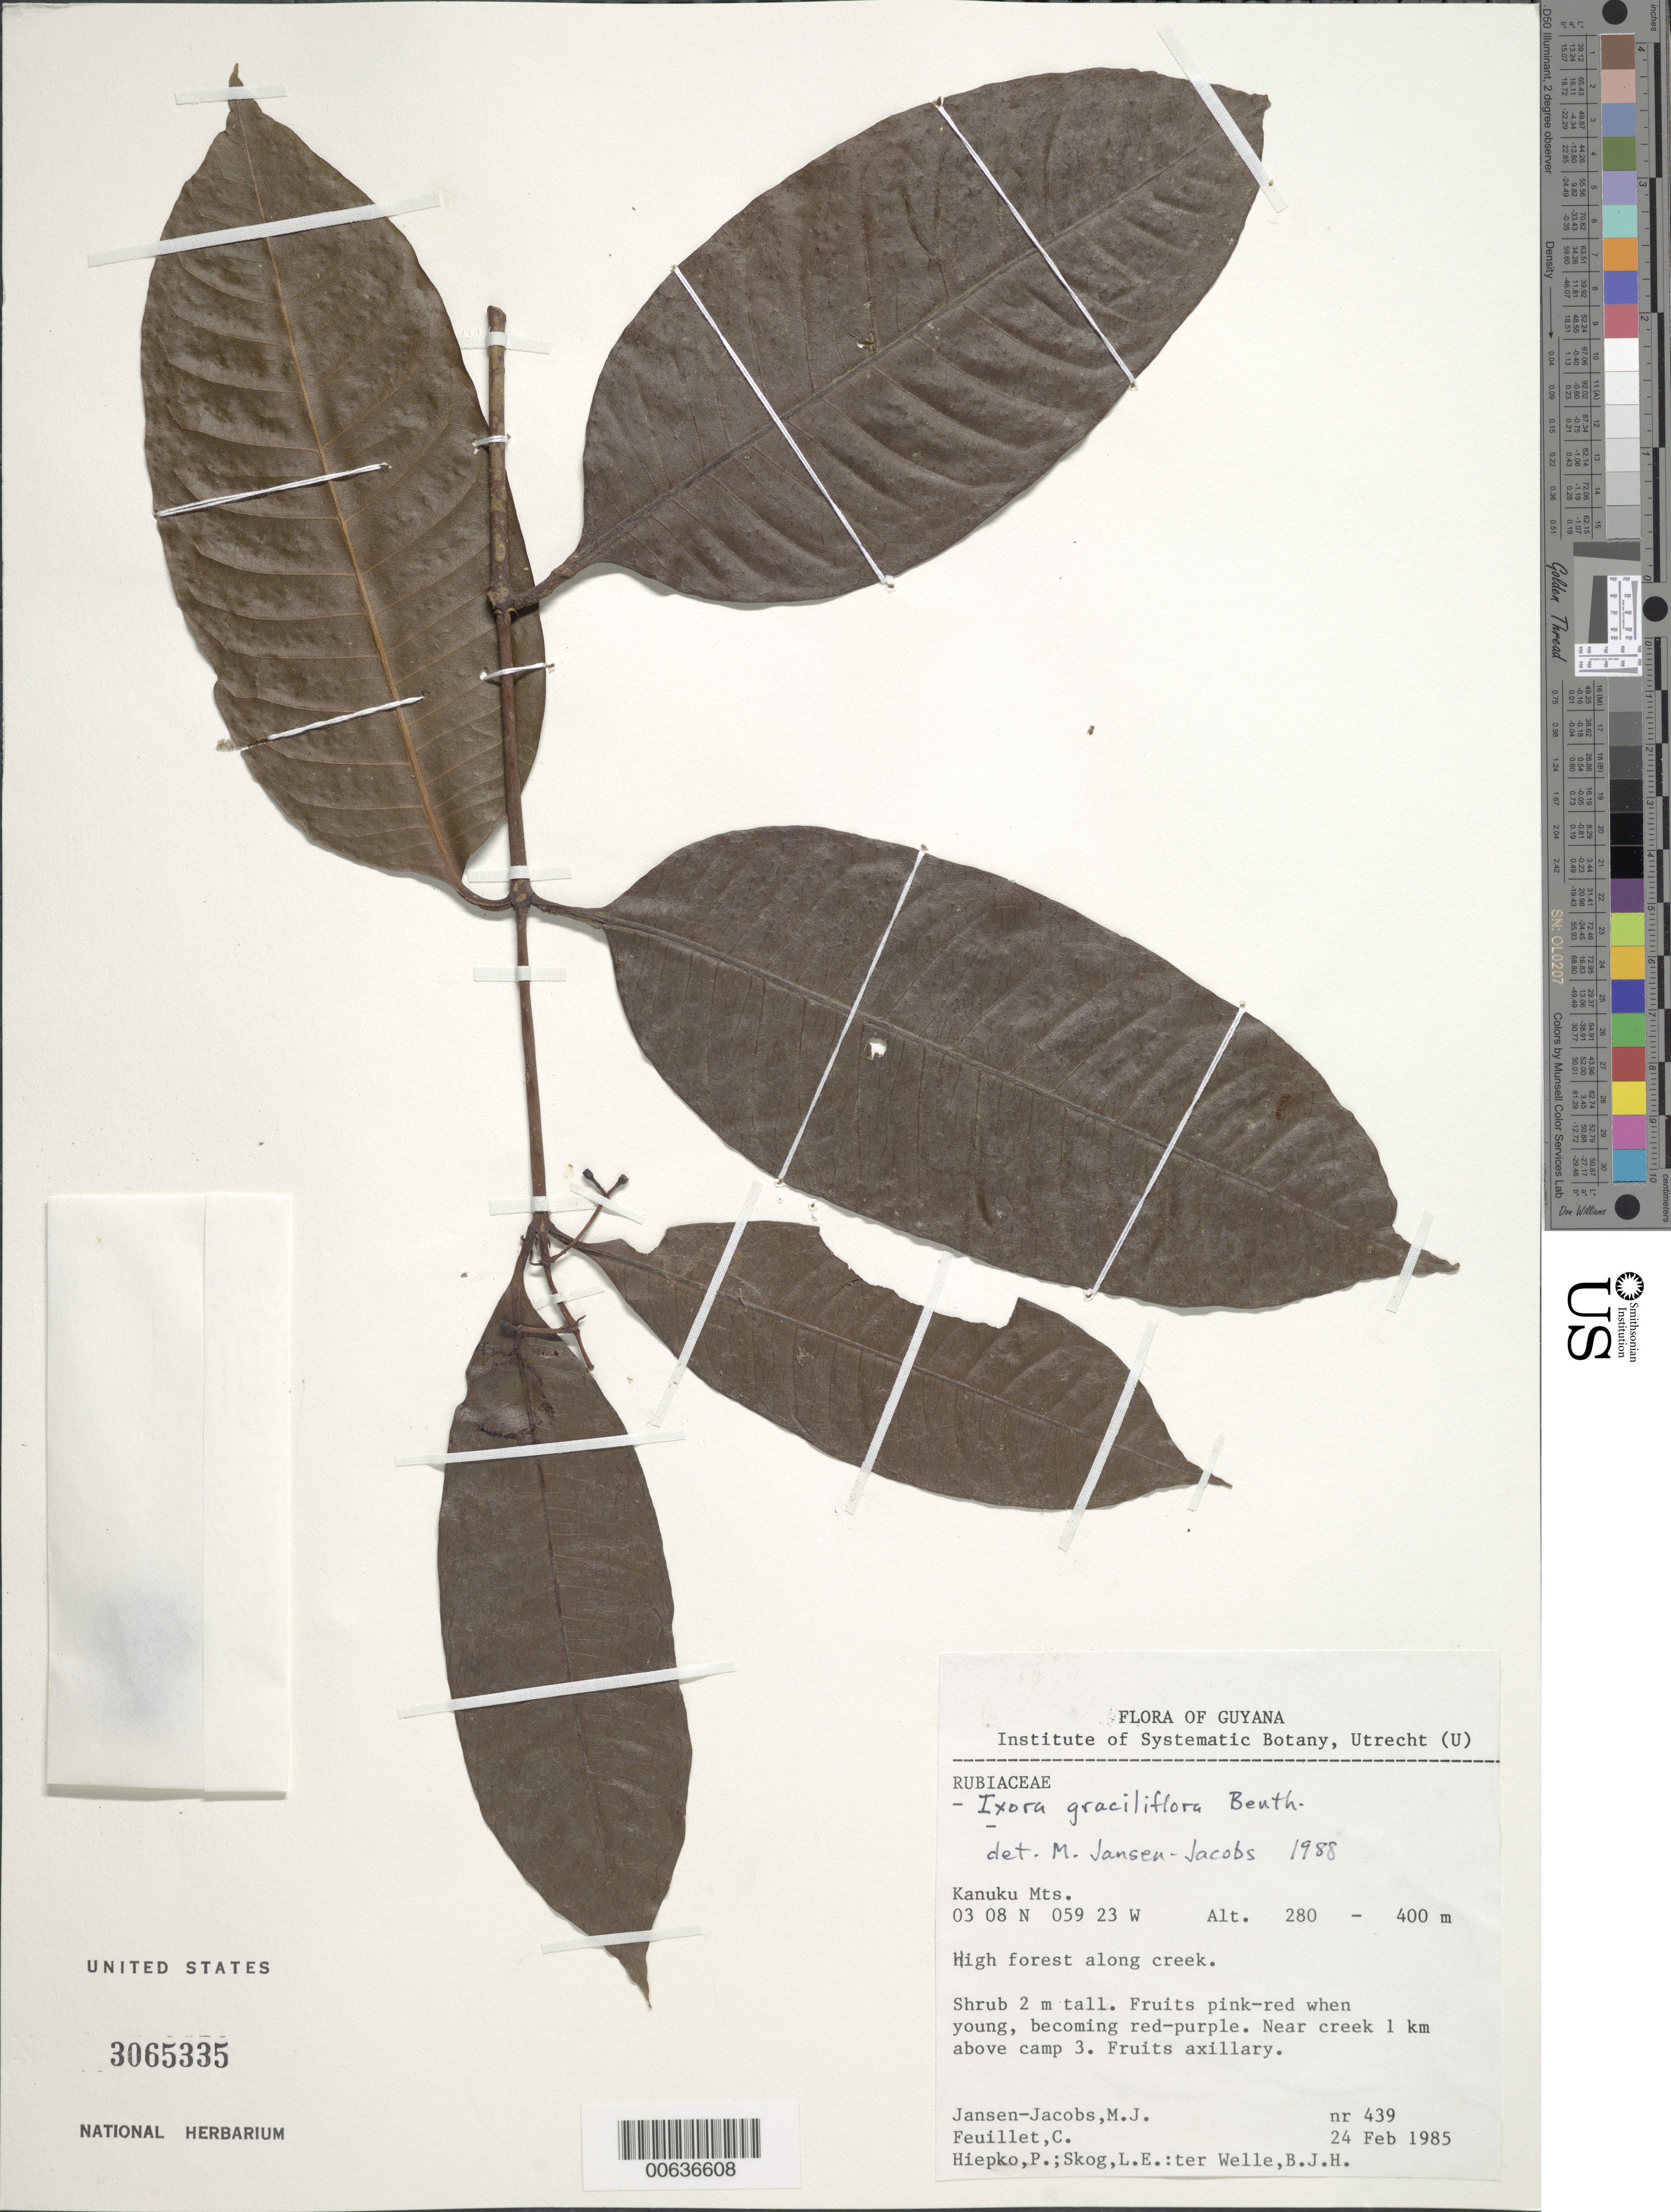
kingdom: Plantae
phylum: Tracheophyta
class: Magnoliopsida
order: Gentianales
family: Rubiaceae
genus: Ixora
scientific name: Ixora graciliflora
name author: Benth.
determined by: Jansen-Jacobs, M. J., (U), Nationaal Herbarium Nederland, Utrecht University branch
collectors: M. J. Jansen-Jacobs, C. Feuillet, P. H. Hiepko, L. E. Skog & B. Welle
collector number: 439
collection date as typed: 24-Feb-85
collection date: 1985-02-24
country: Guyana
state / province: U. Takutu-U. Essequibo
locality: Kanuku Mts., near creek 1 km above camp 3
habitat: High forest along creek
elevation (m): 280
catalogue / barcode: US 3065335